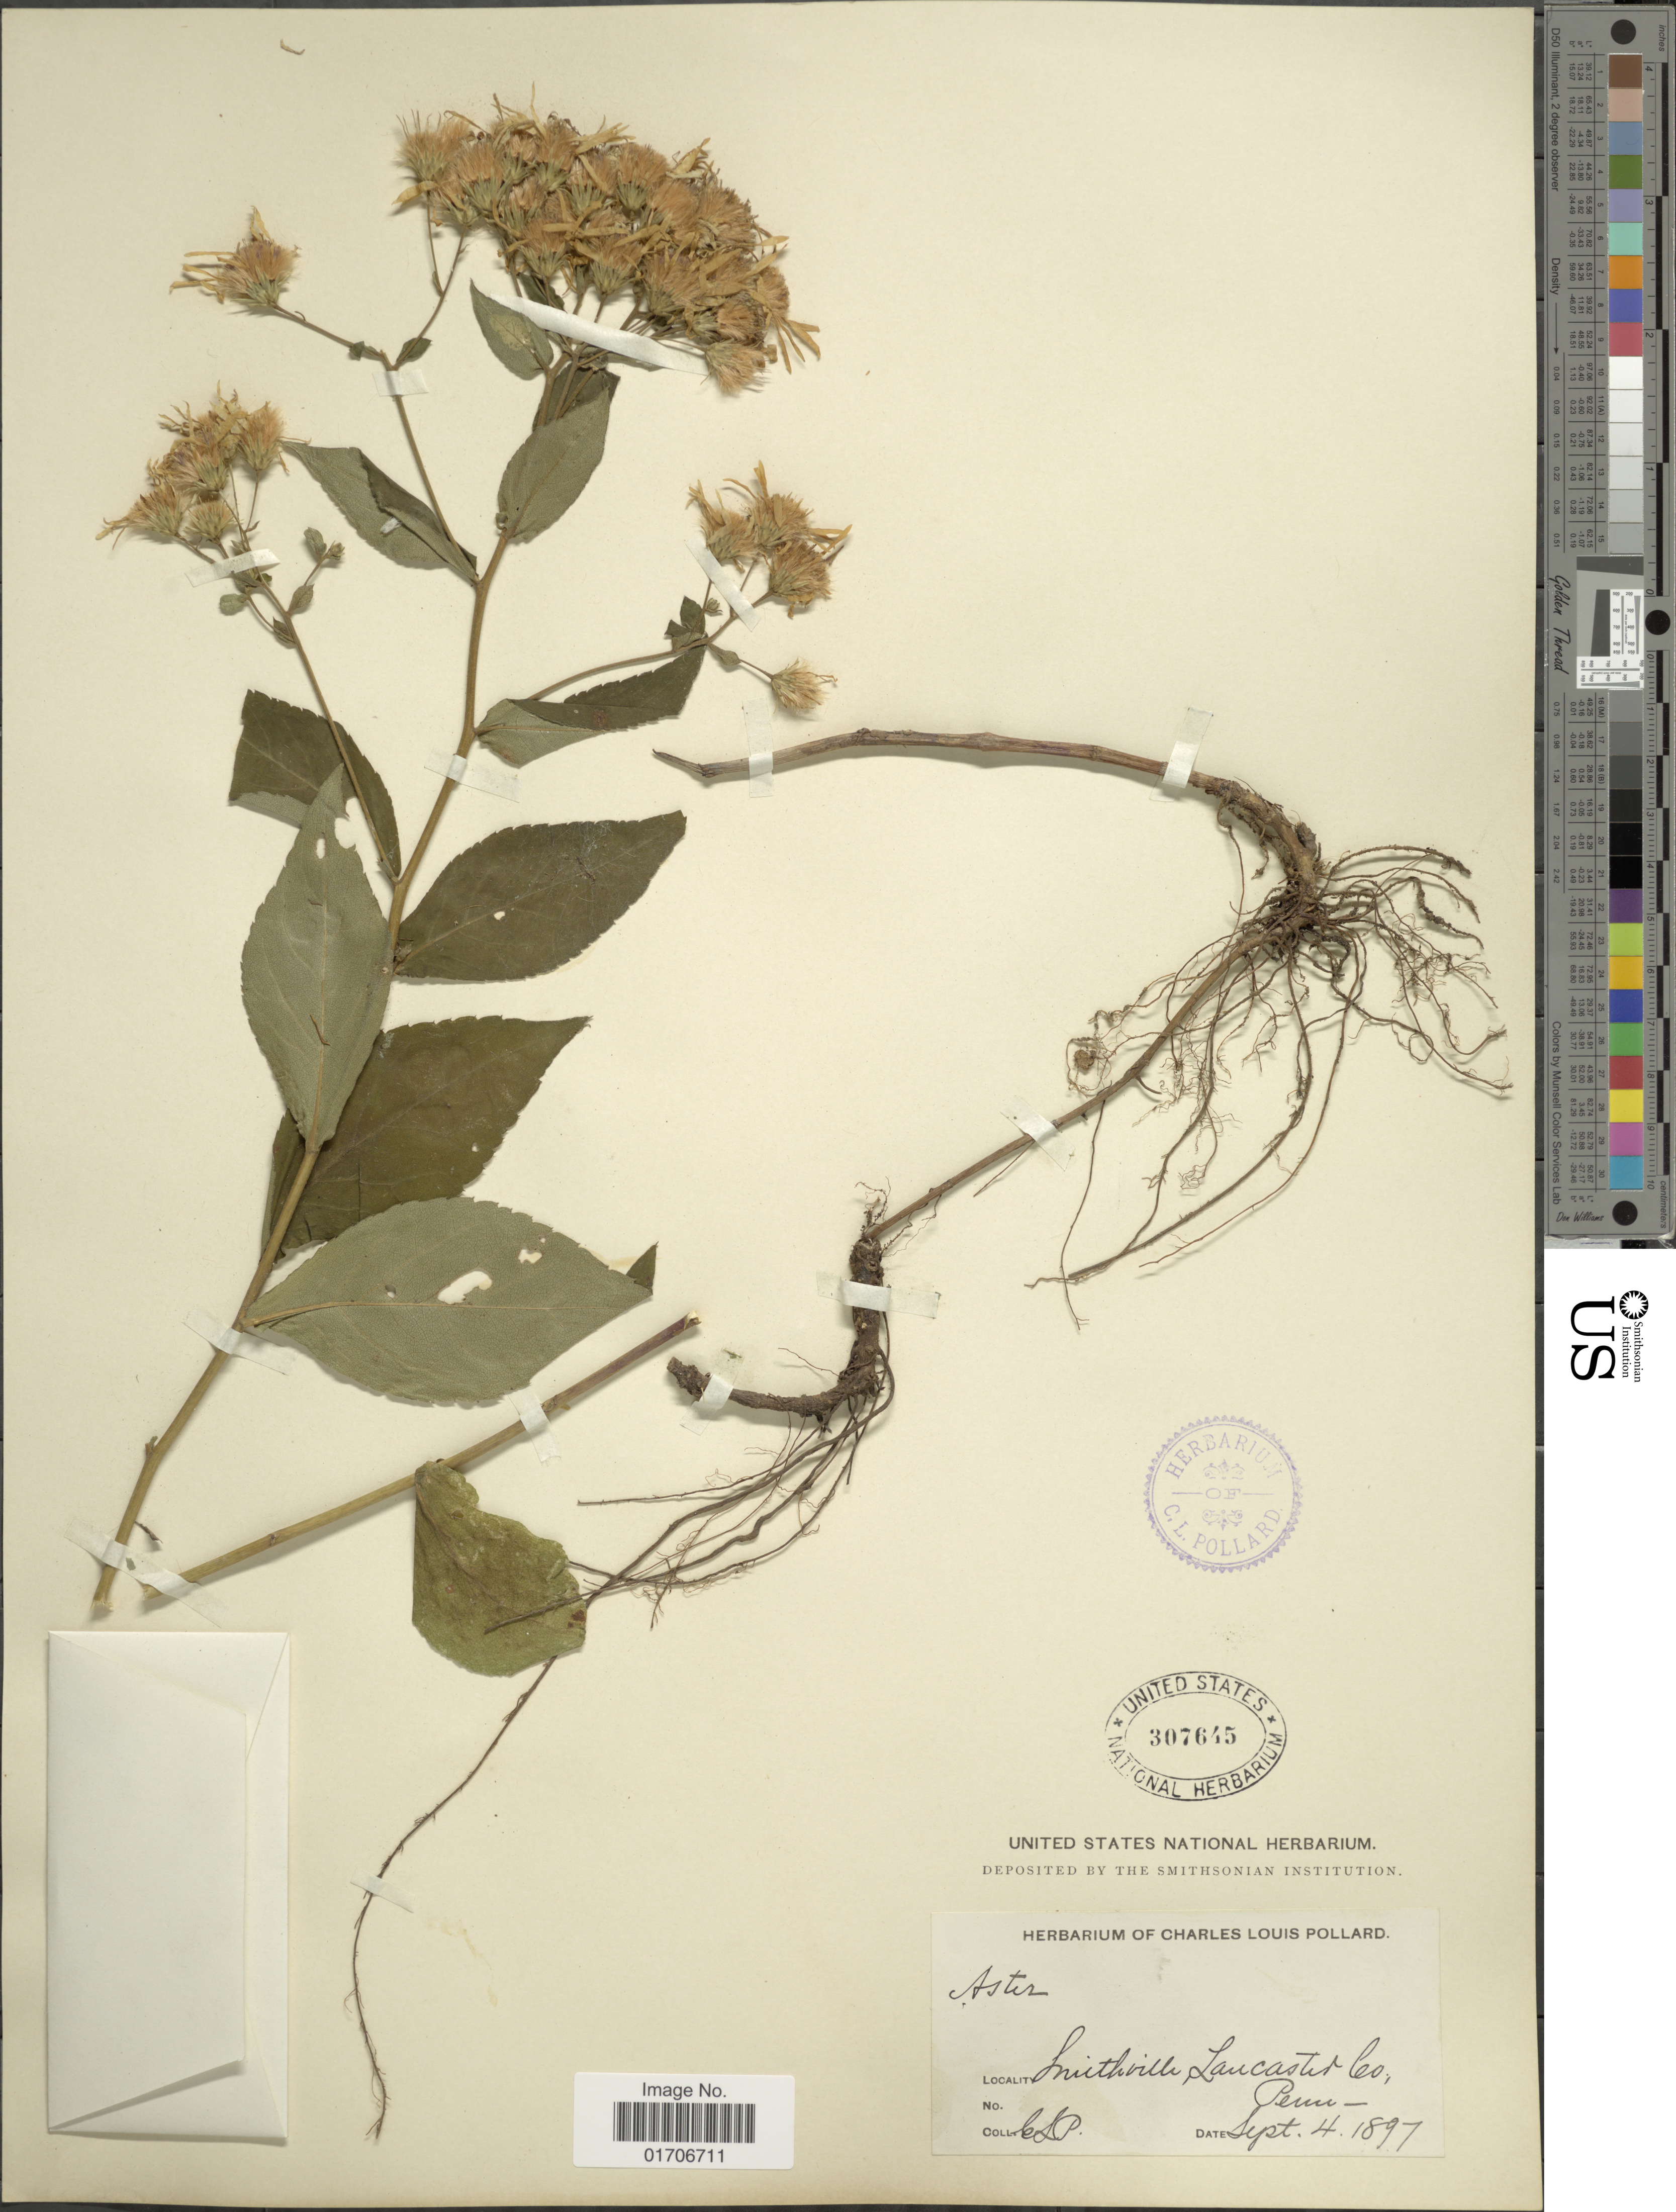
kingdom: Plantae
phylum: Tracheophyta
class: Magnoliopsida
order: Asterales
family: Asteraceae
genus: Eurybia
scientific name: Eurybia radula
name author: (Aiton) G.L. Nesom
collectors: C. L. Pollard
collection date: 1897-09-04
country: United States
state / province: Pennsylvania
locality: Smithville, Lancaster Co. Penn.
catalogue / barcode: US 307645